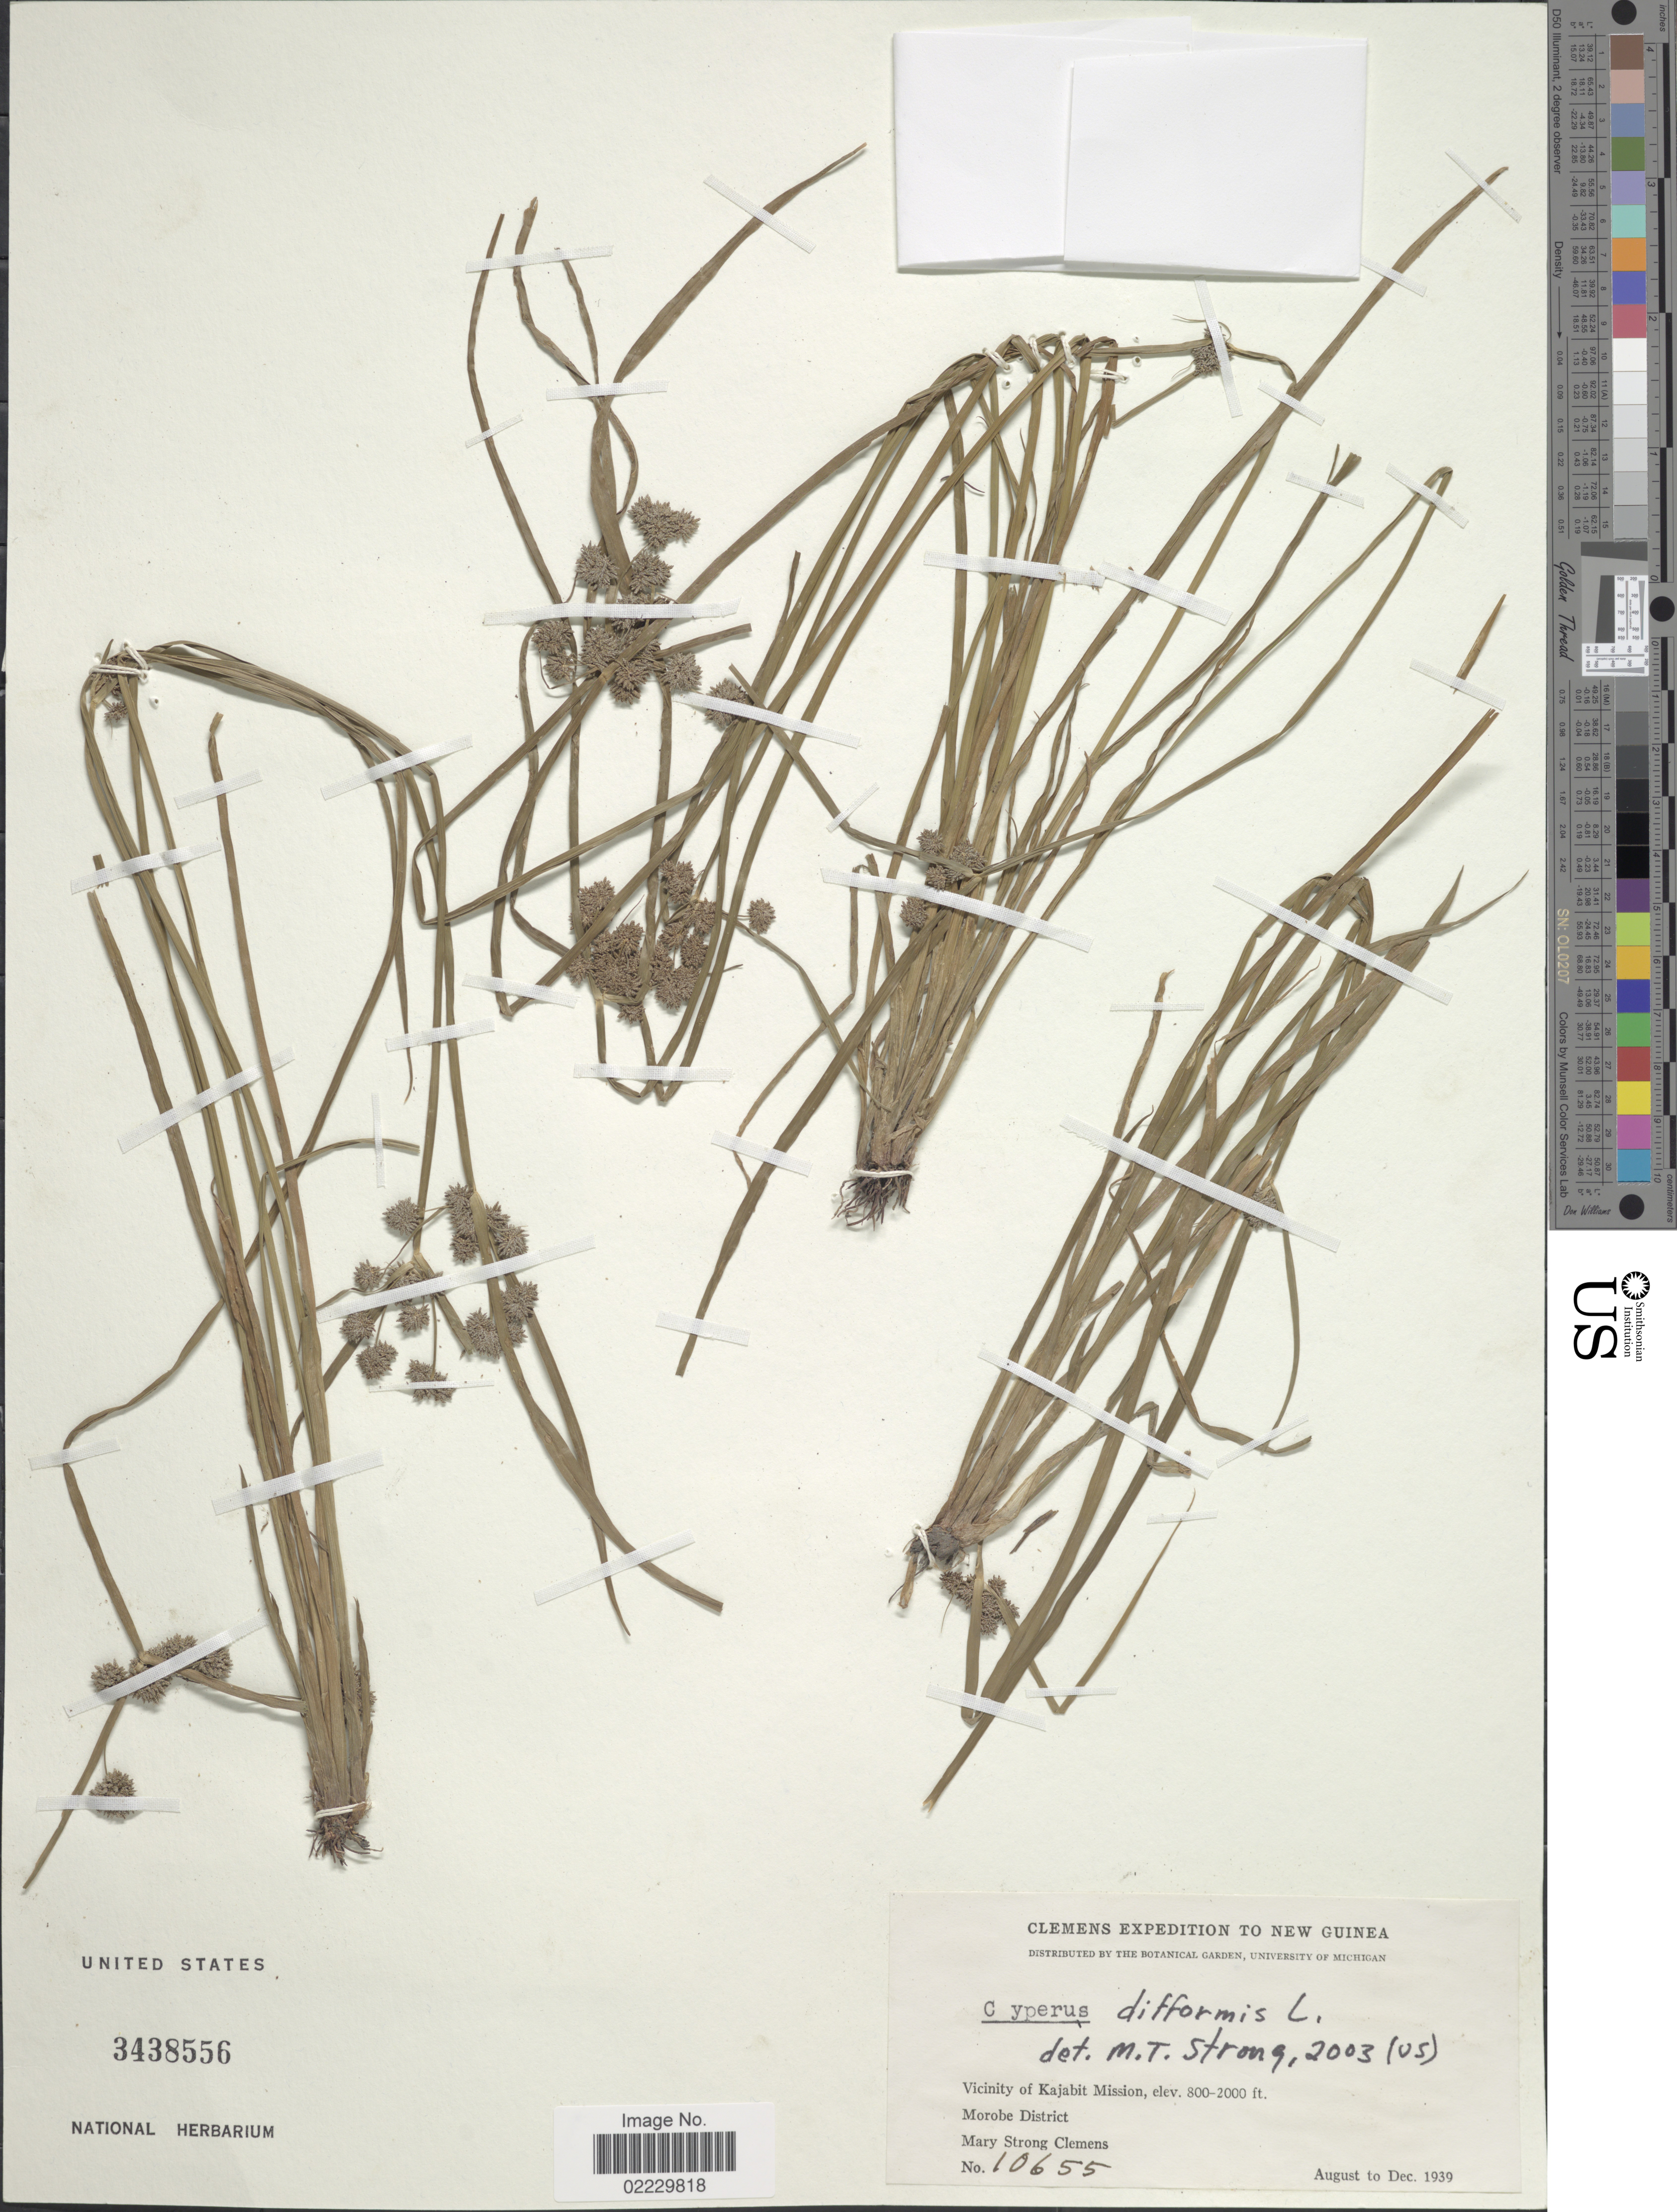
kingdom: Plantae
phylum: Tracheophyta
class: Liliopsida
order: Poales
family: Cyperaceae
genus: Cyperus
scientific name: Cyperus difformis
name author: L.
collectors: M. S. Clemens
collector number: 10655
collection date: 1939-08/1939-12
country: Papua New Guinea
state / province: Morobe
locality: Vicinity of Kajabit Mission. Morobe District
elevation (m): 244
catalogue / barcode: US 3438556